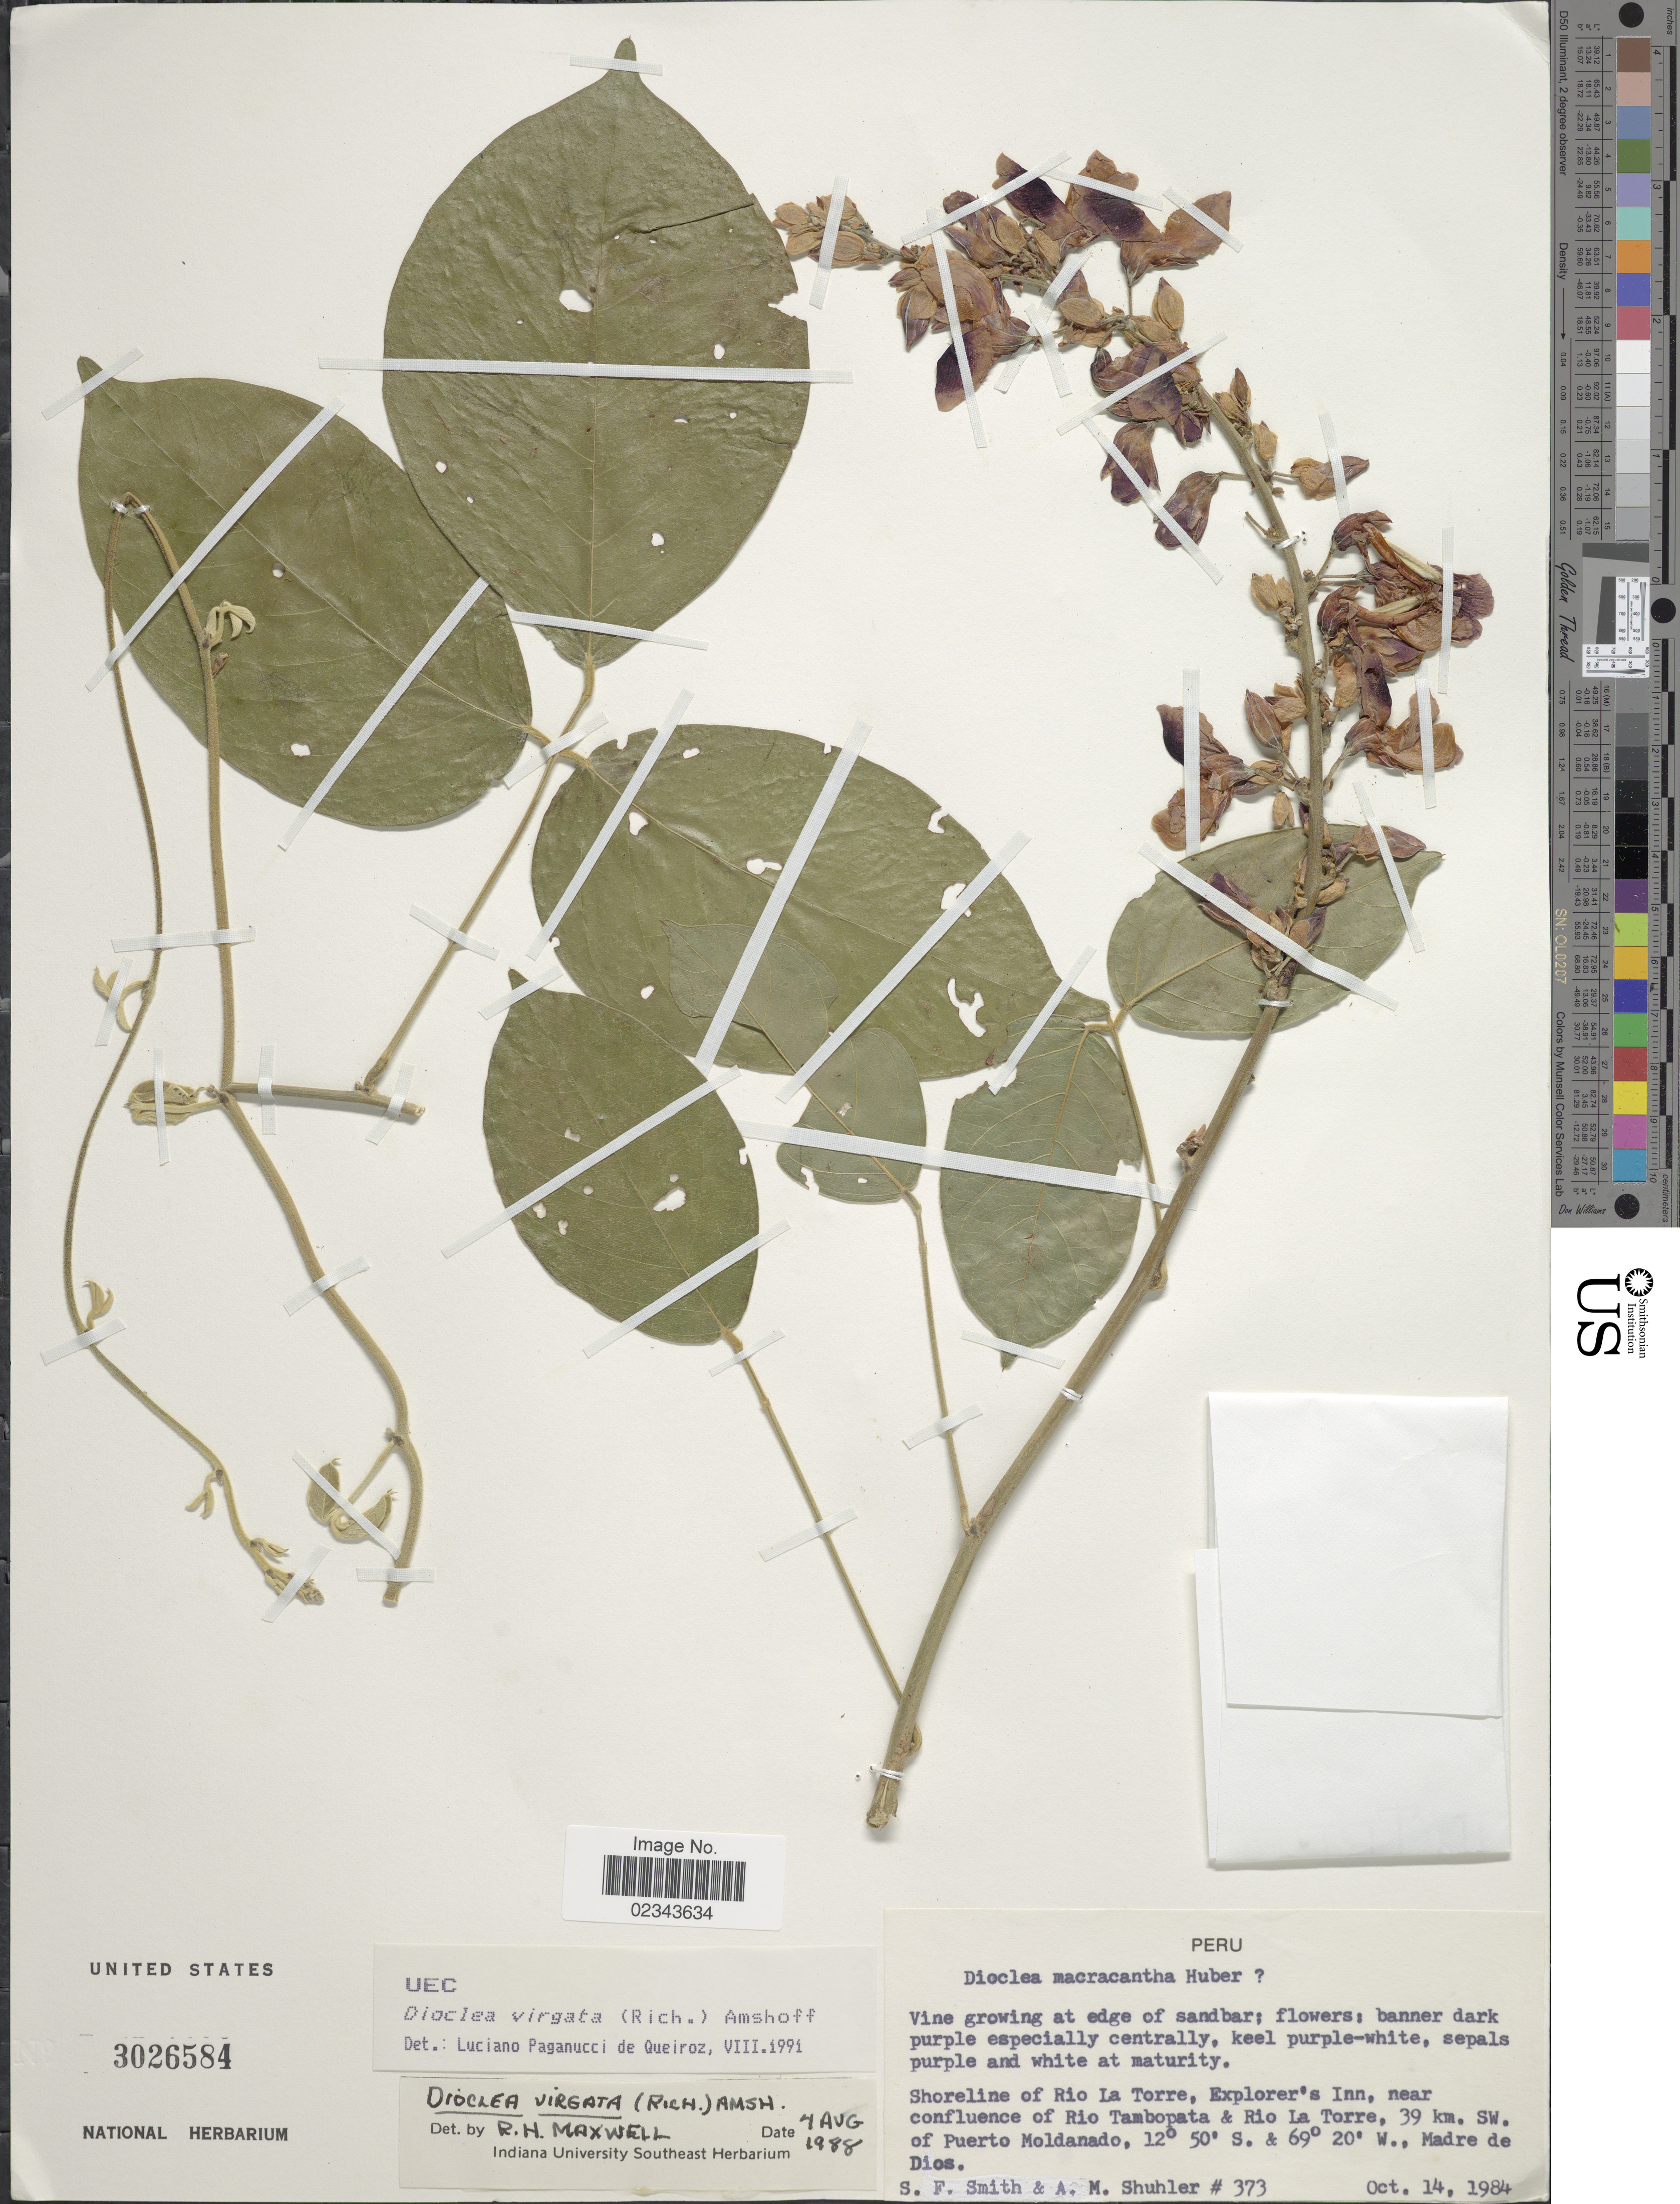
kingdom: Plantae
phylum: Tracheophyta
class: Magnoliopsida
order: Fabales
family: Fabaceae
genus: Dioclea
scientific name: Dioclea virgata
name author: (Rich.) Amshoff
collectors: S.F. Smith & A. Shuhler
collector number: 373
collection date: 1984-10-14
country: Peru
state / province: Madre de Dios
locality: Shoreline of Rio La Torre, Explorer's Inn, near confluence of Rio Tambopata & Rio La Torre, 39 km. SW. of Puerto Moldanado.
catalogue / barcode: US 3026584